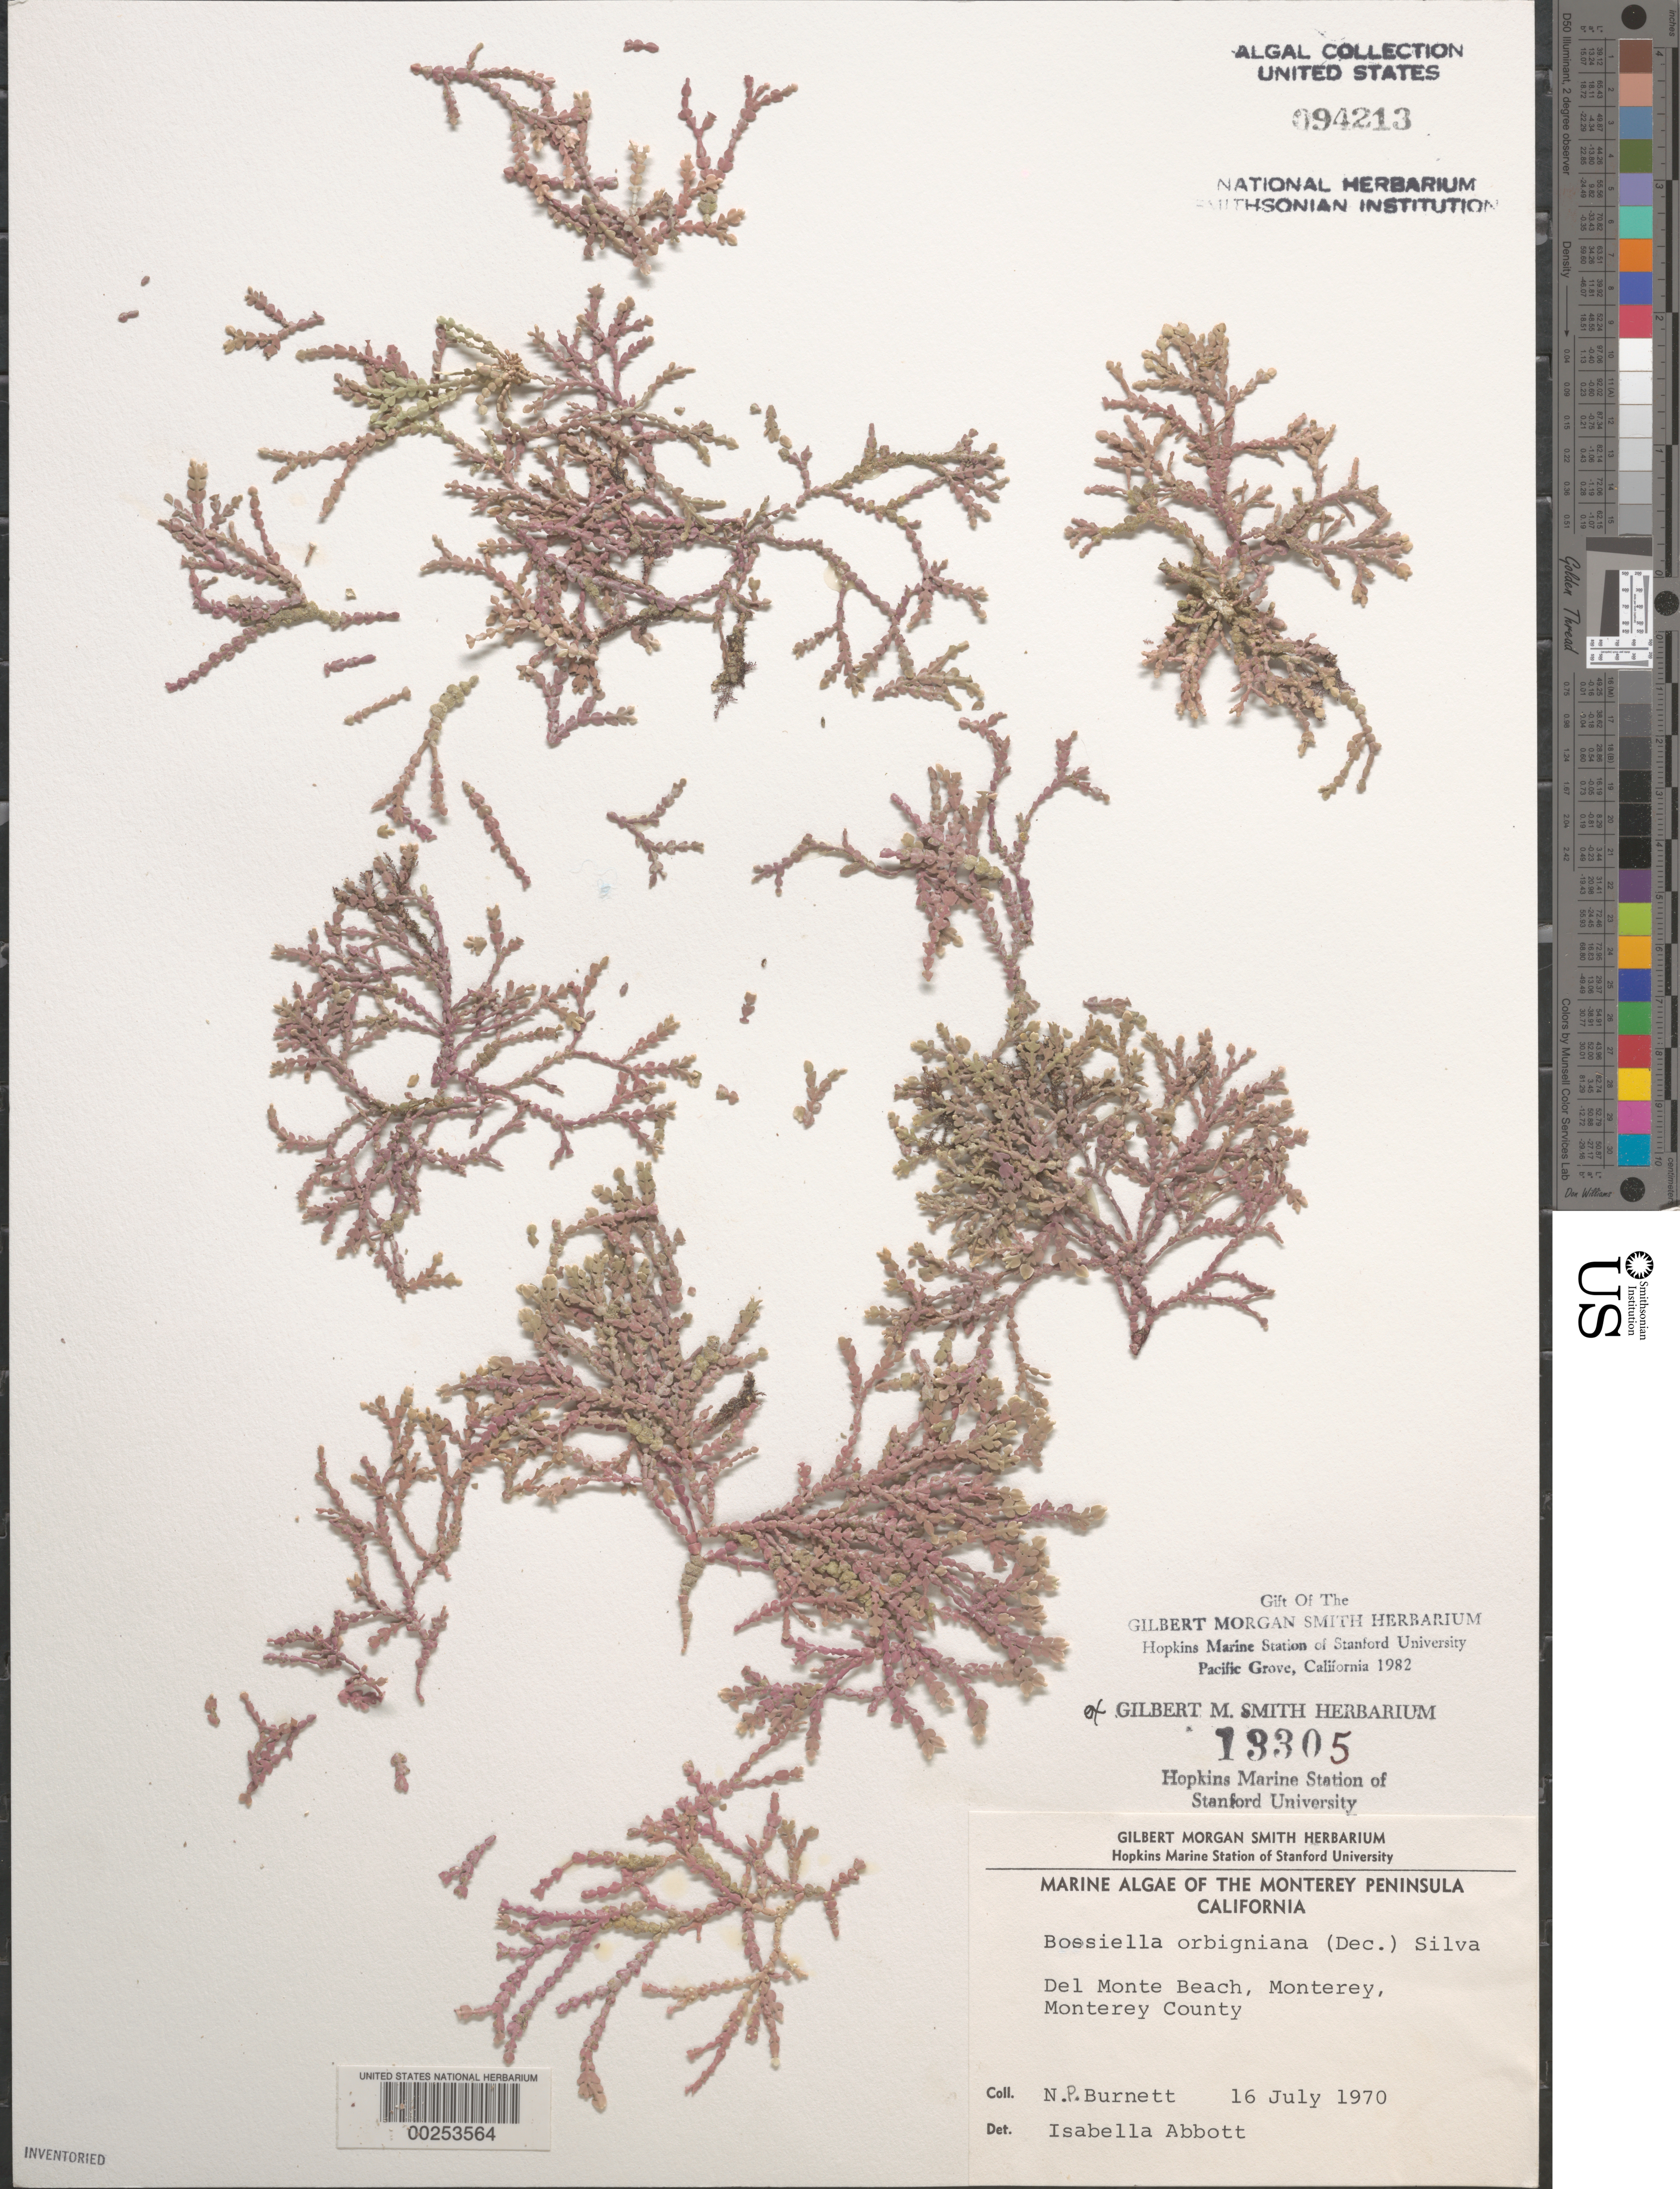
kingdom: Plantae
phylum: Rhodophyta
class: Florideophyceae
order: Corallinales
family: Corallinaceae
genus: Bossiella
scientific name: Bossiella orbigniana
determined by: Abbott, Isabella A.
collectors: N. Burnett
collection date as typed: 16 Jul 1970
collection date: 1970-07-16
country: United States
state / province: California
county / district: Monterey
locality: Del Monte Beach, Monterey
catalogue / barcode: US 94213